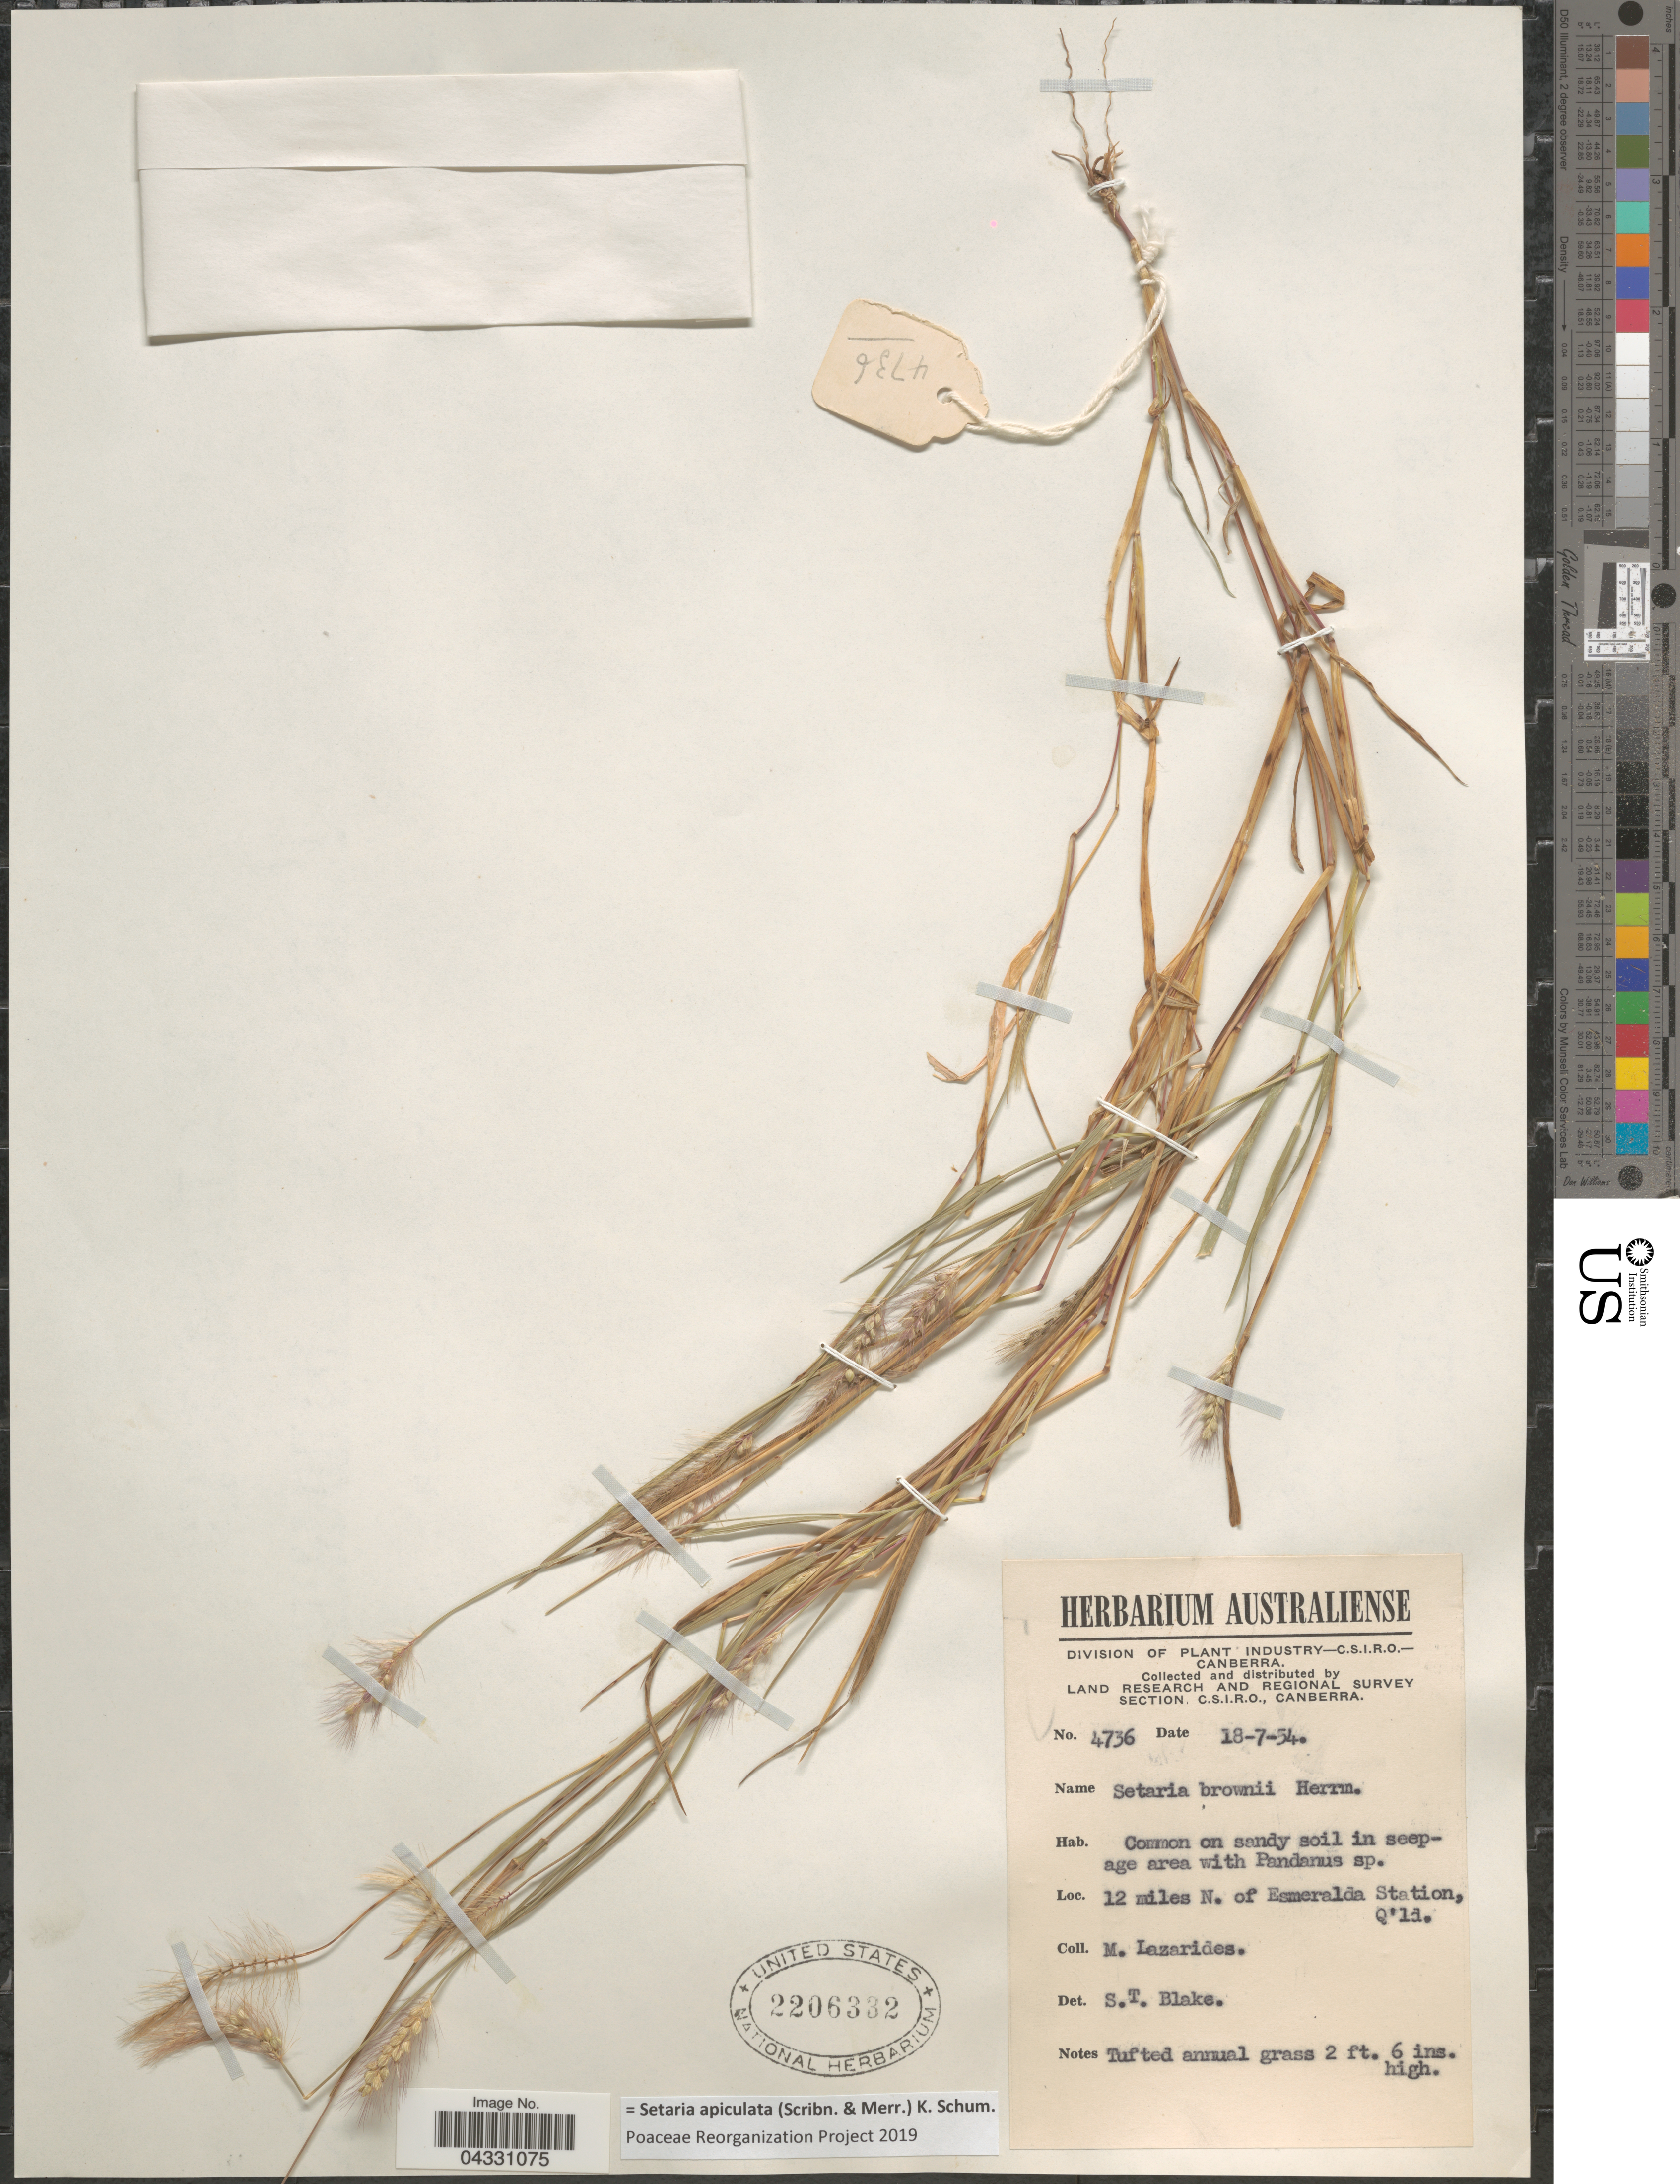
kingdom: Plantae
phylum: Tracheophyta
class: Liliopsida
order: Poales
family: Poaceae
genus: Setaria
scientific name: Setaria apiculata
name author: (Scribn. & Merr.) K. Schum.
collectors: M. Lazarides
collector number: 4736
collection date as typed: Transcribed d/m/y: 18/7/54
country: Australia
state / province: Queensland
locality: Land Research and Regional Survey Section. 12 miles N. of Esmeralda Station.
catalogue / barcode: US 2206332